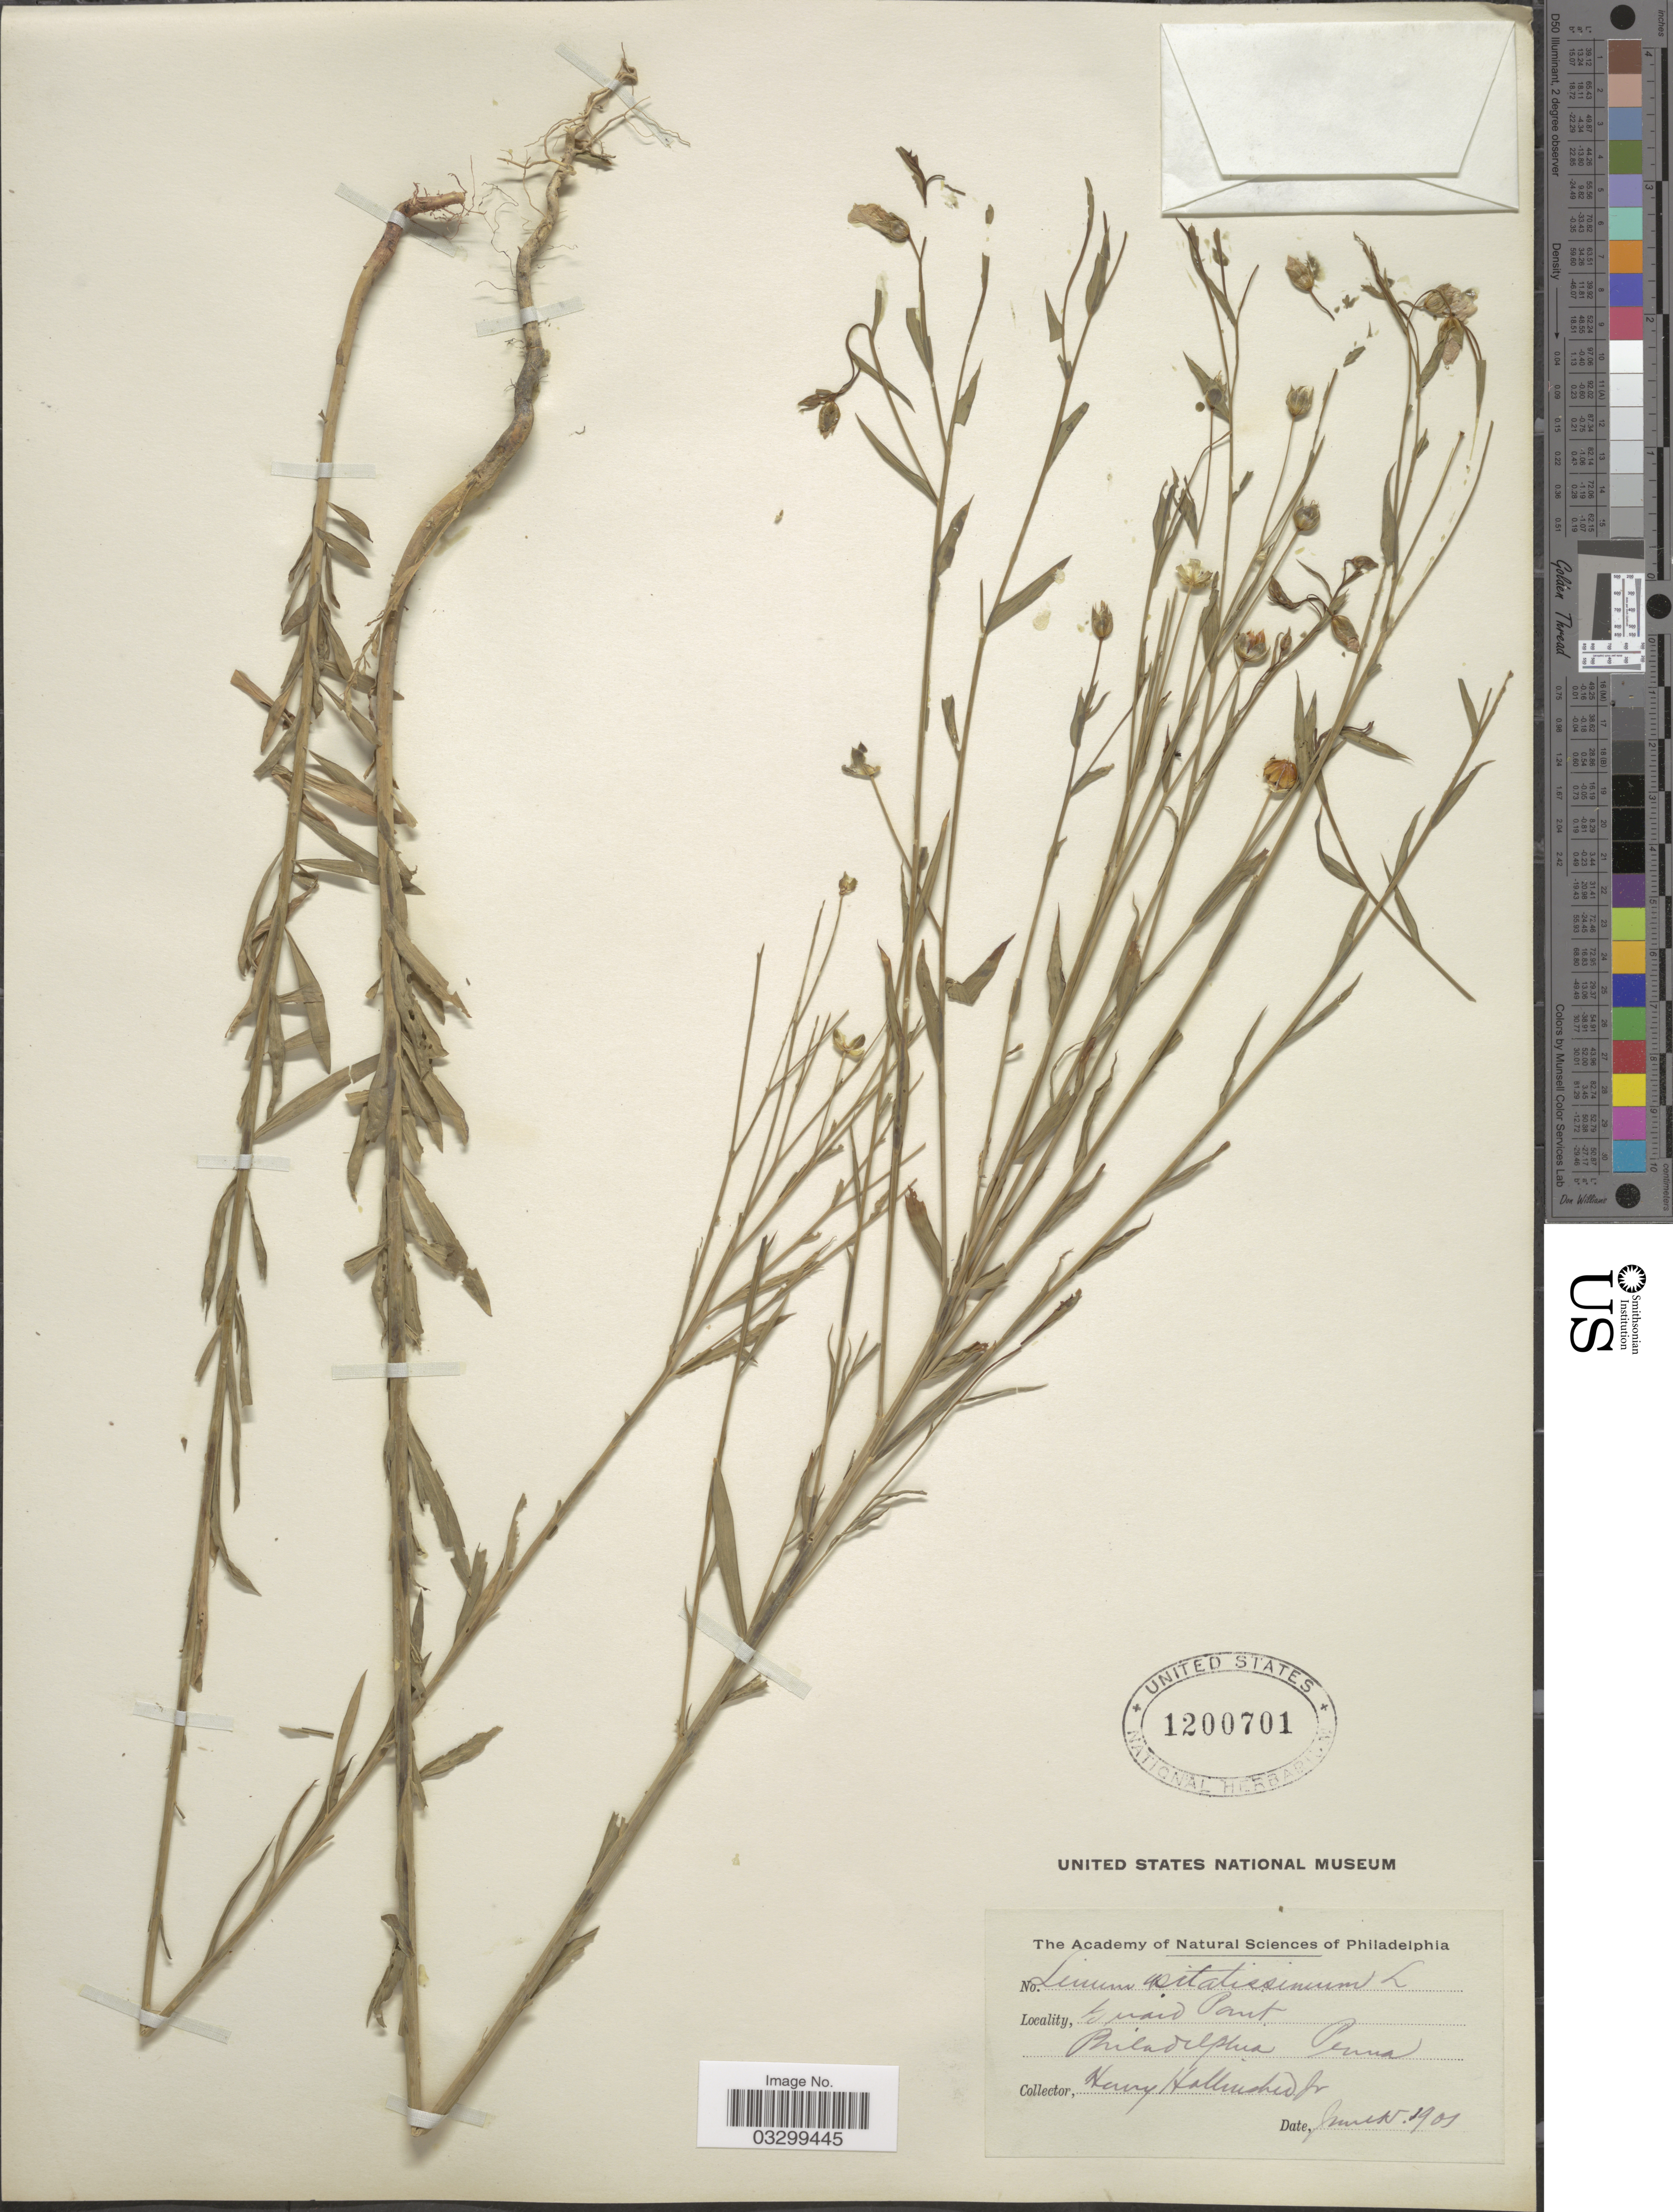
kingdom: Plantae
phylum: Tracheophyta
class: Magnoliopsida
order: Malpighiales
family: Linaceae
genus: Linum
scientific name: Linum usitatissimum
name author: L.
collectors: H. Hallinshed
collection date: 1901-06-15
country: United States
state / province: Pennsylvania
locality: Guard Point. Philadelphia.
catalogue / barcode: US 1200701